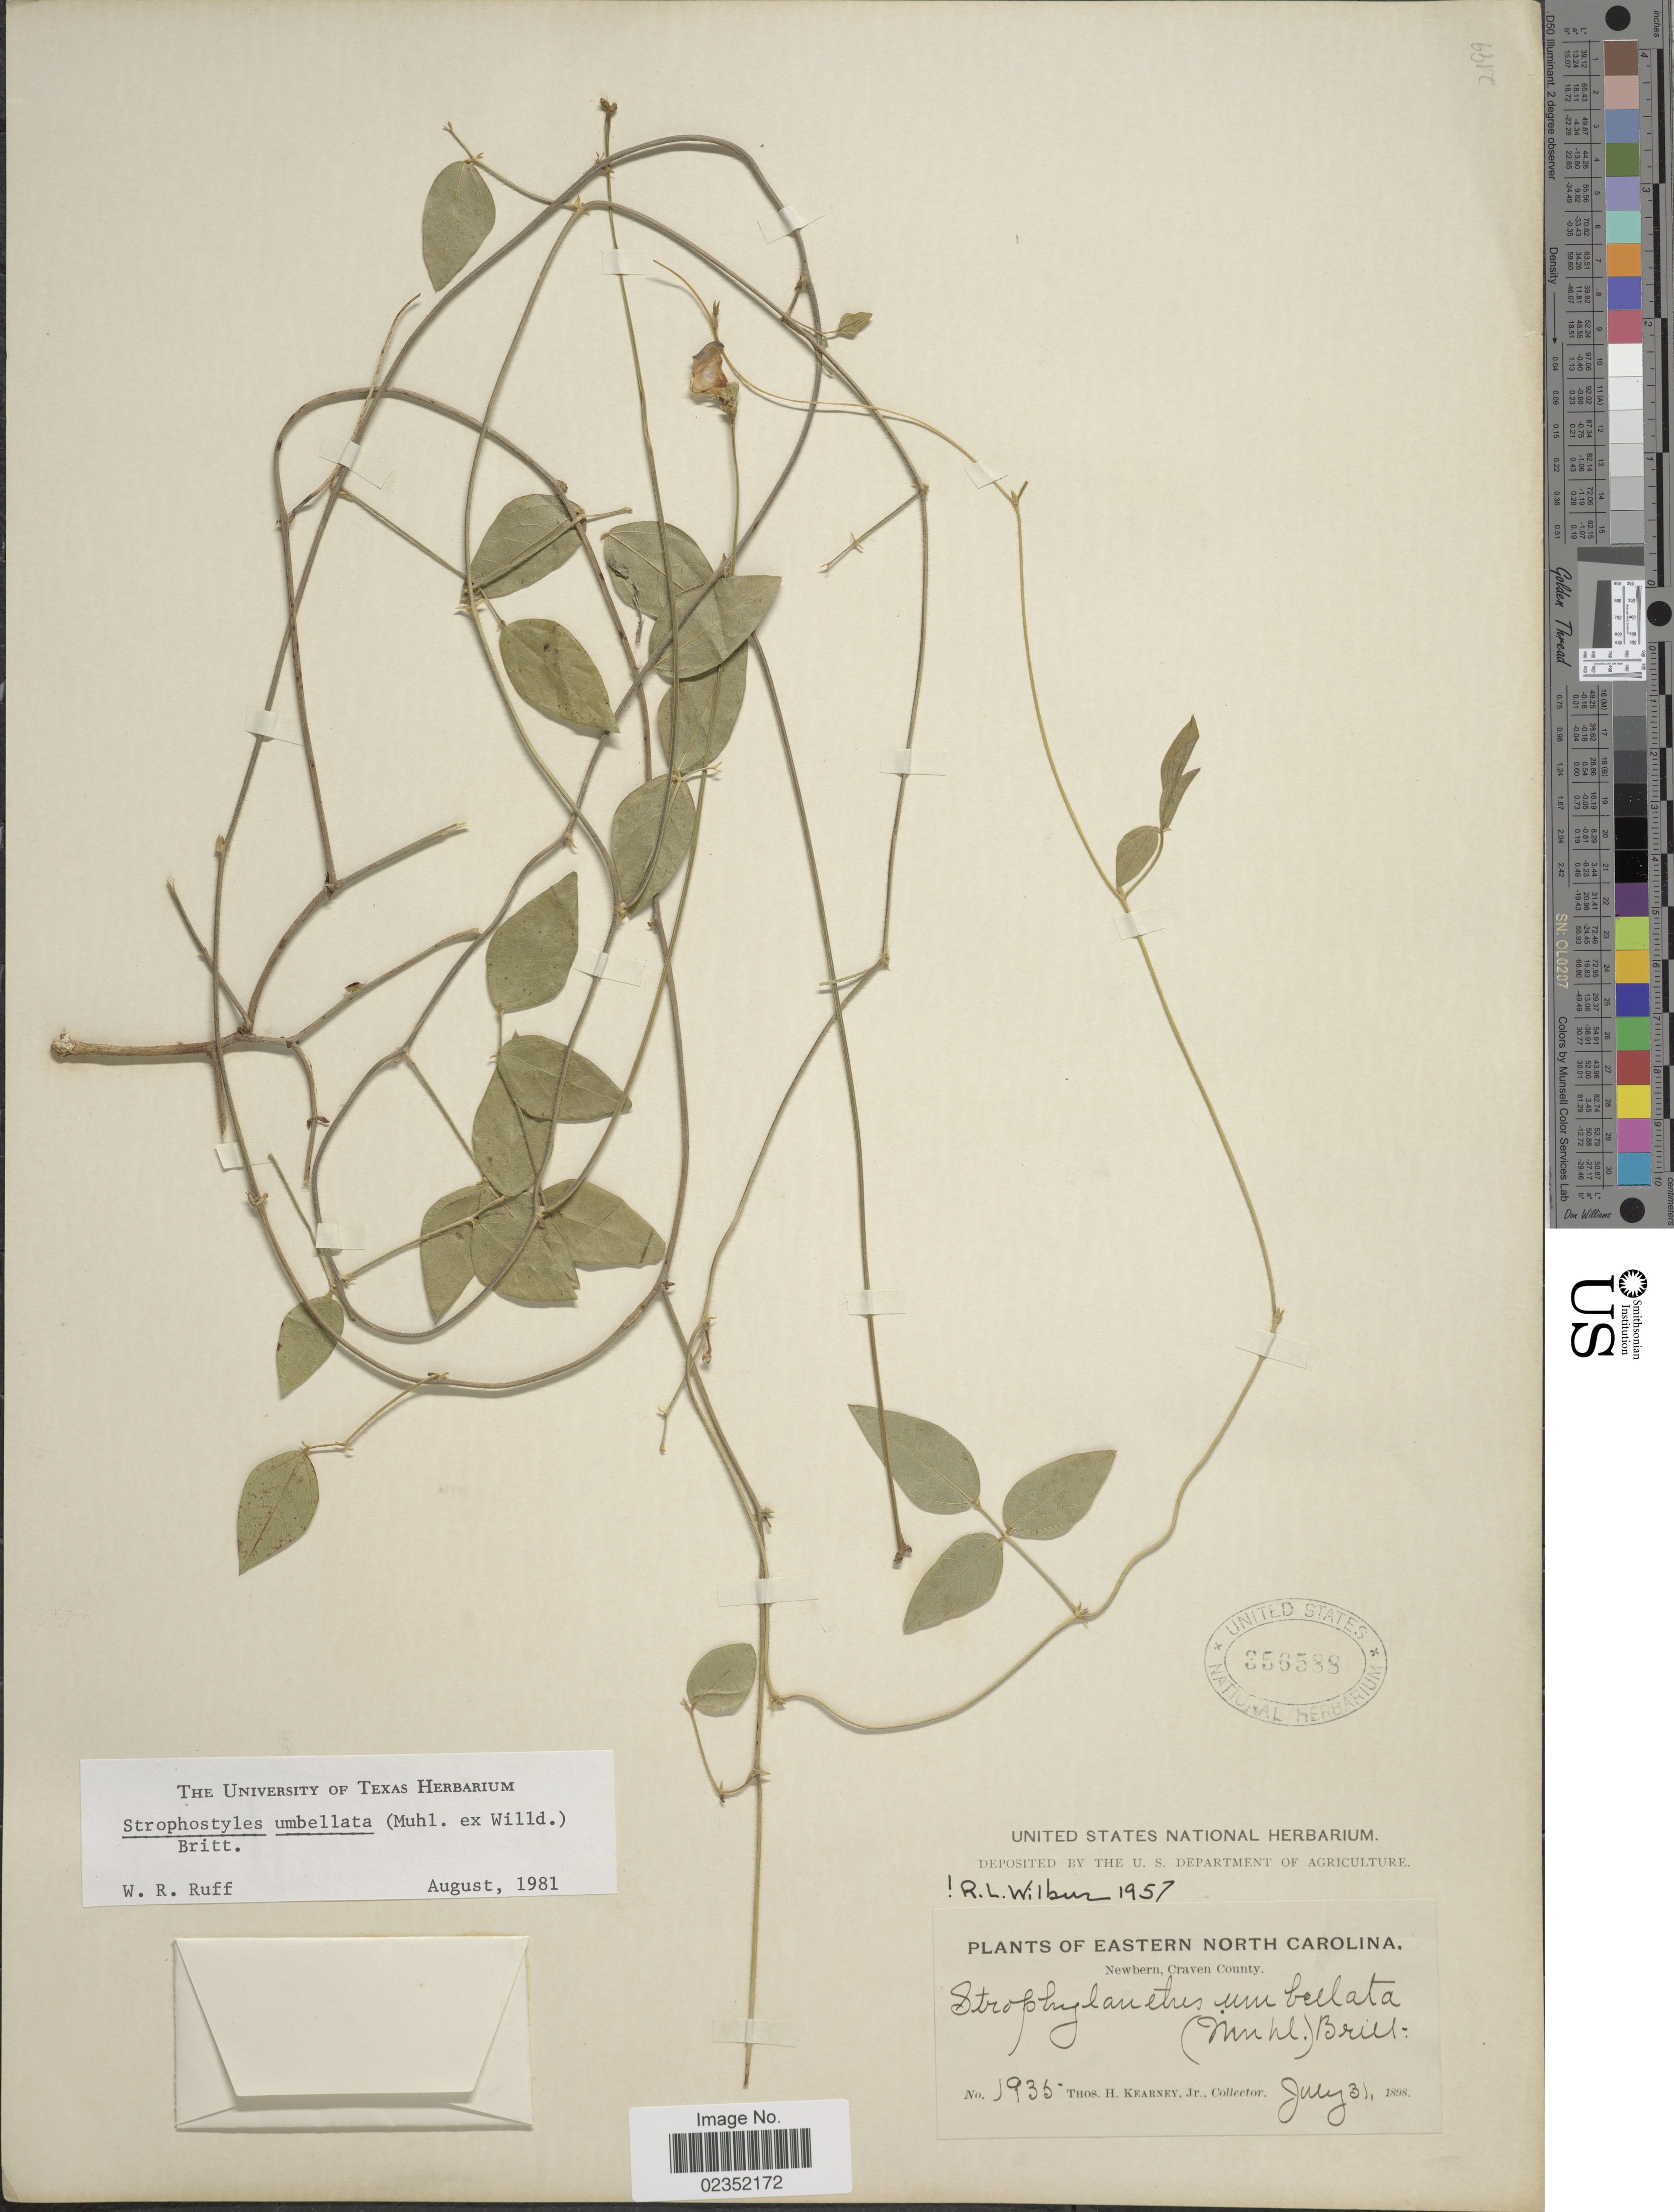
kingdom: Plantae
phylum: Tracheophyta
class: Magnoliopsida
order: Fabales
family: Fabaceae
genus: Strophostyles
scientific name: Strophostyles umbellata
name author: (Muhl. ex Willd.) Britton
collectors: T. H. Kearney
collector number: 1935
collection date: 1898-07-31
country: United States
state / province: North Carolina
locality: Eastern North Carolina. Newbern, Craven County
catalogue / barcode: US 356588